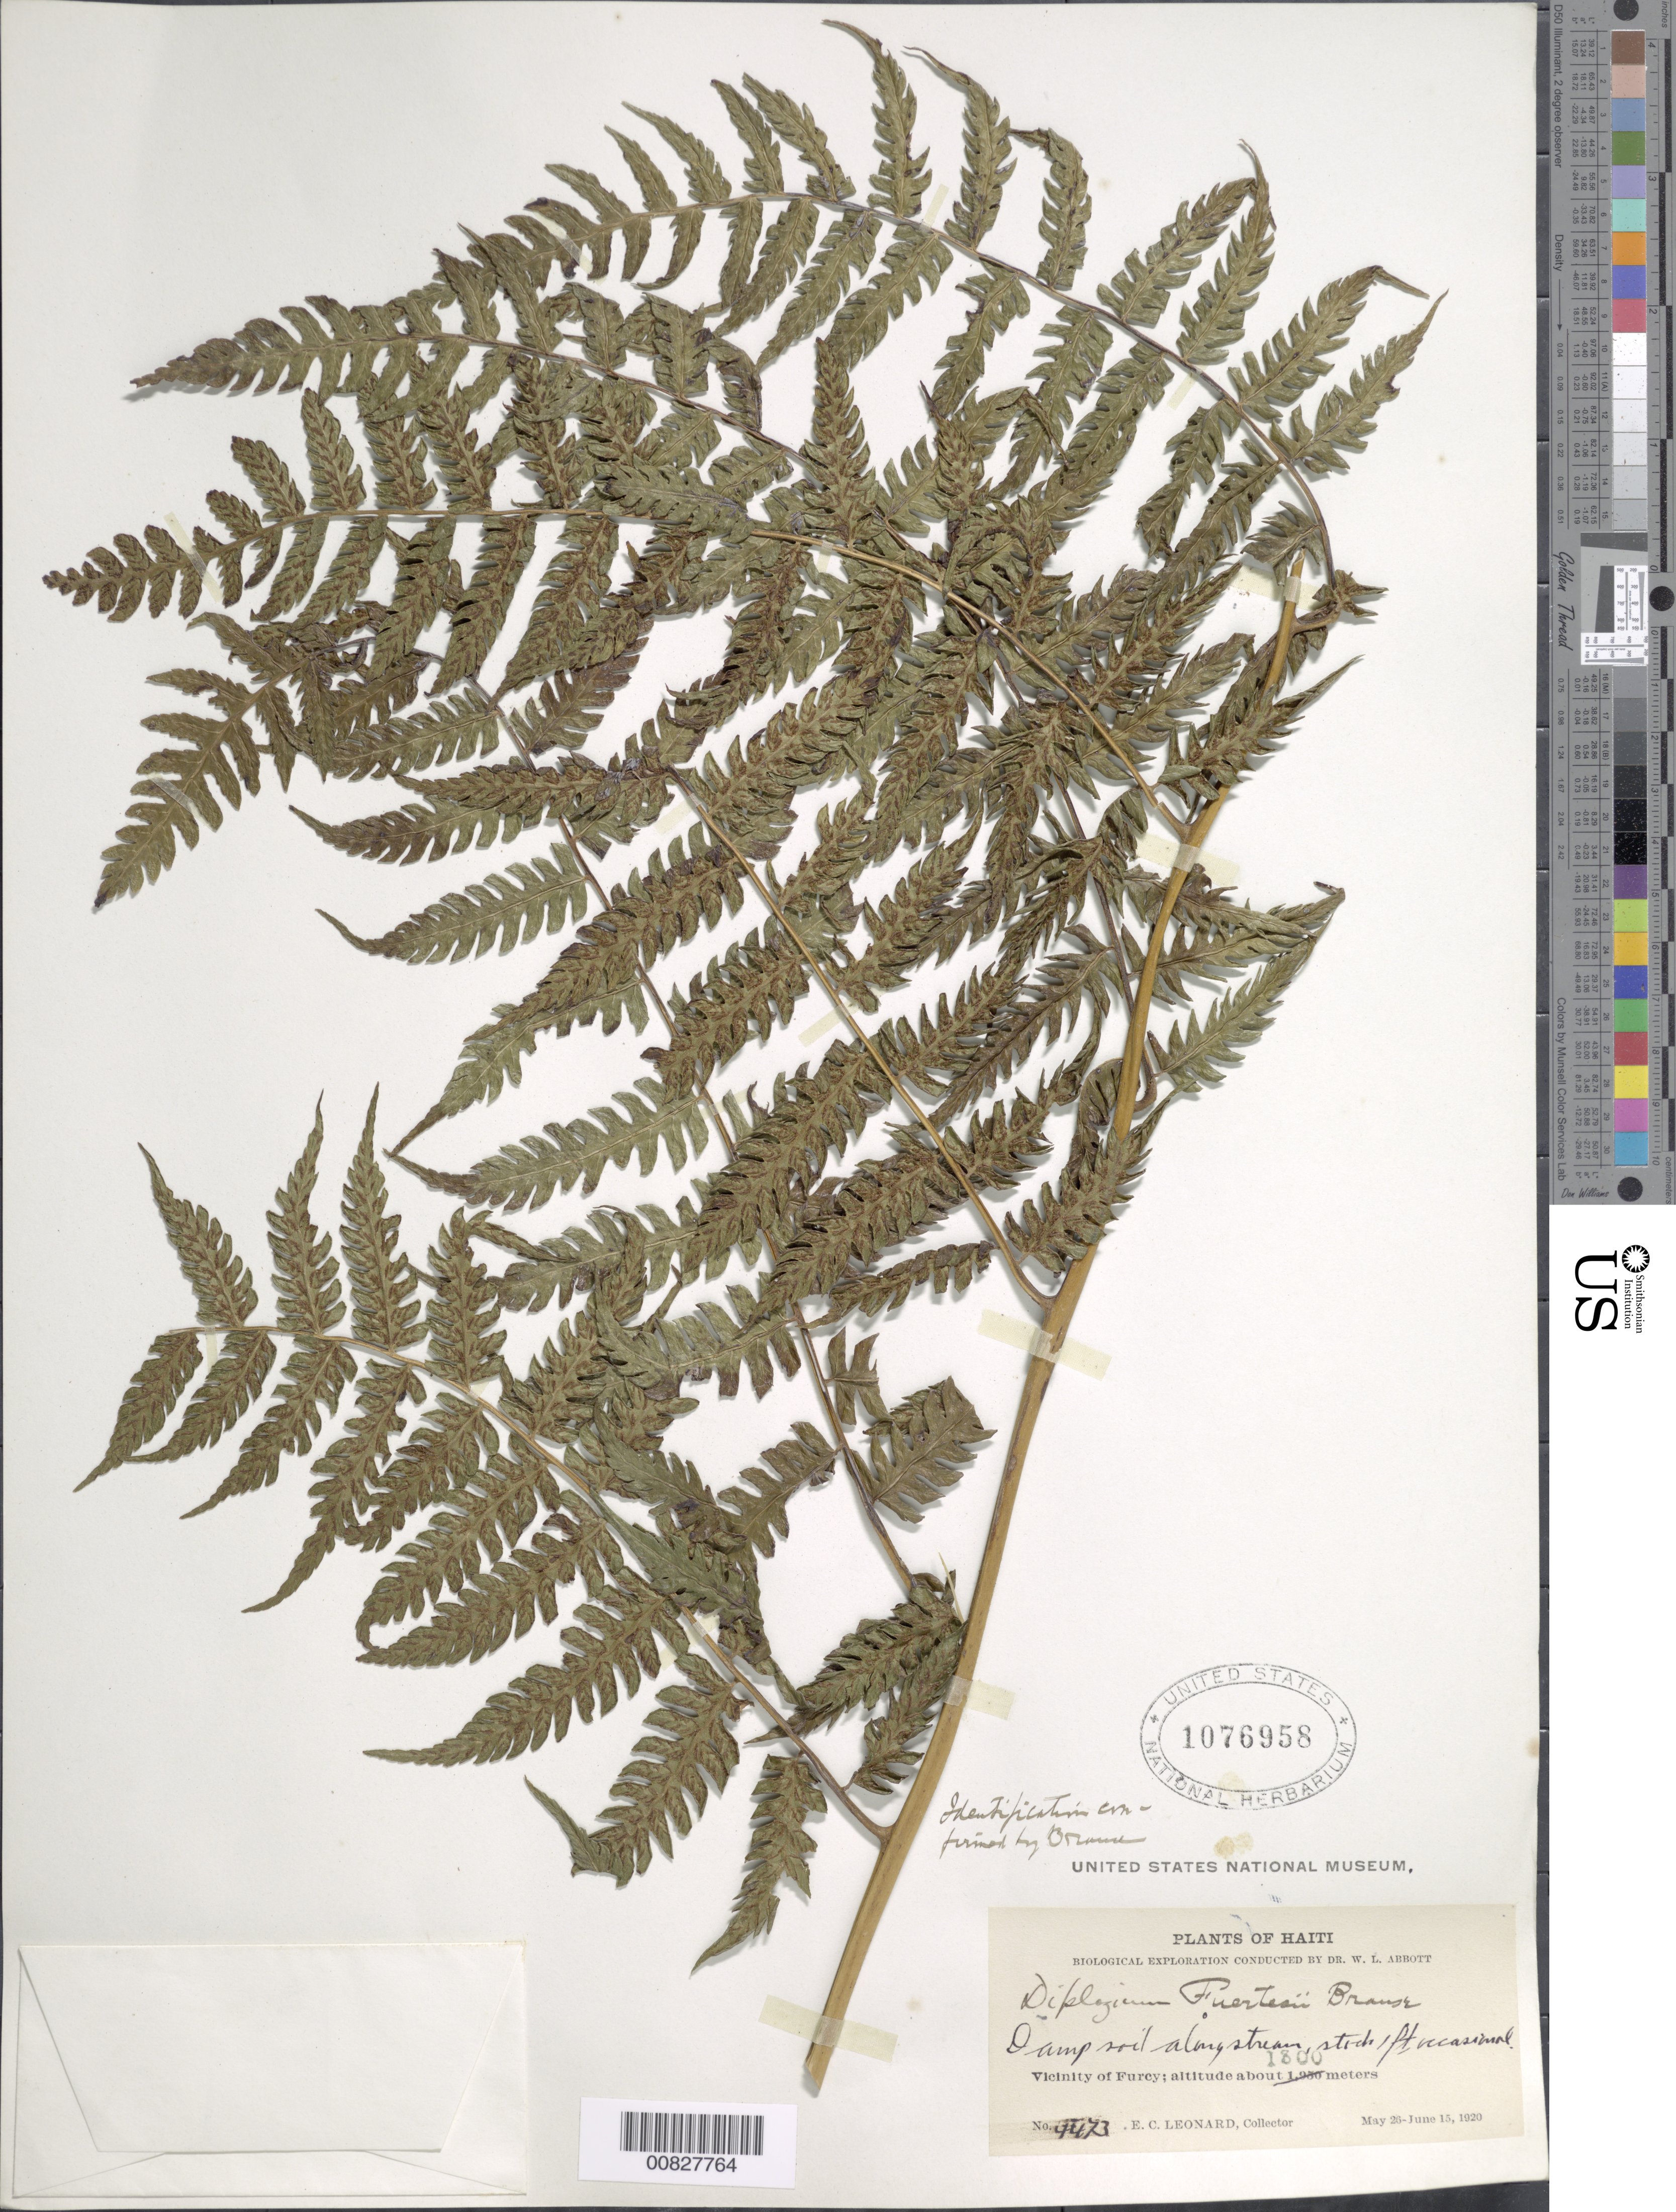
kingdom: Plantae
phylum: Tracheophyta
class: Polypodiopsida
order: Polypodiales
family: Athyriaceae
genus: Diplazium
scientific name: Diplazium fuertesii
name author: Brause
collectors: E. C. Leonard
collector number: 4473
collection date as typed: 26 May 1920 to 15 Jun 1920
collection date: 1920-05-26/1920-06-15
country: Haiti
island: Hispaniola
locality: Furcy vicinity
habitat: Damp soil along stream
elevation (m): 1300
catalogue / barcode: US 1076958